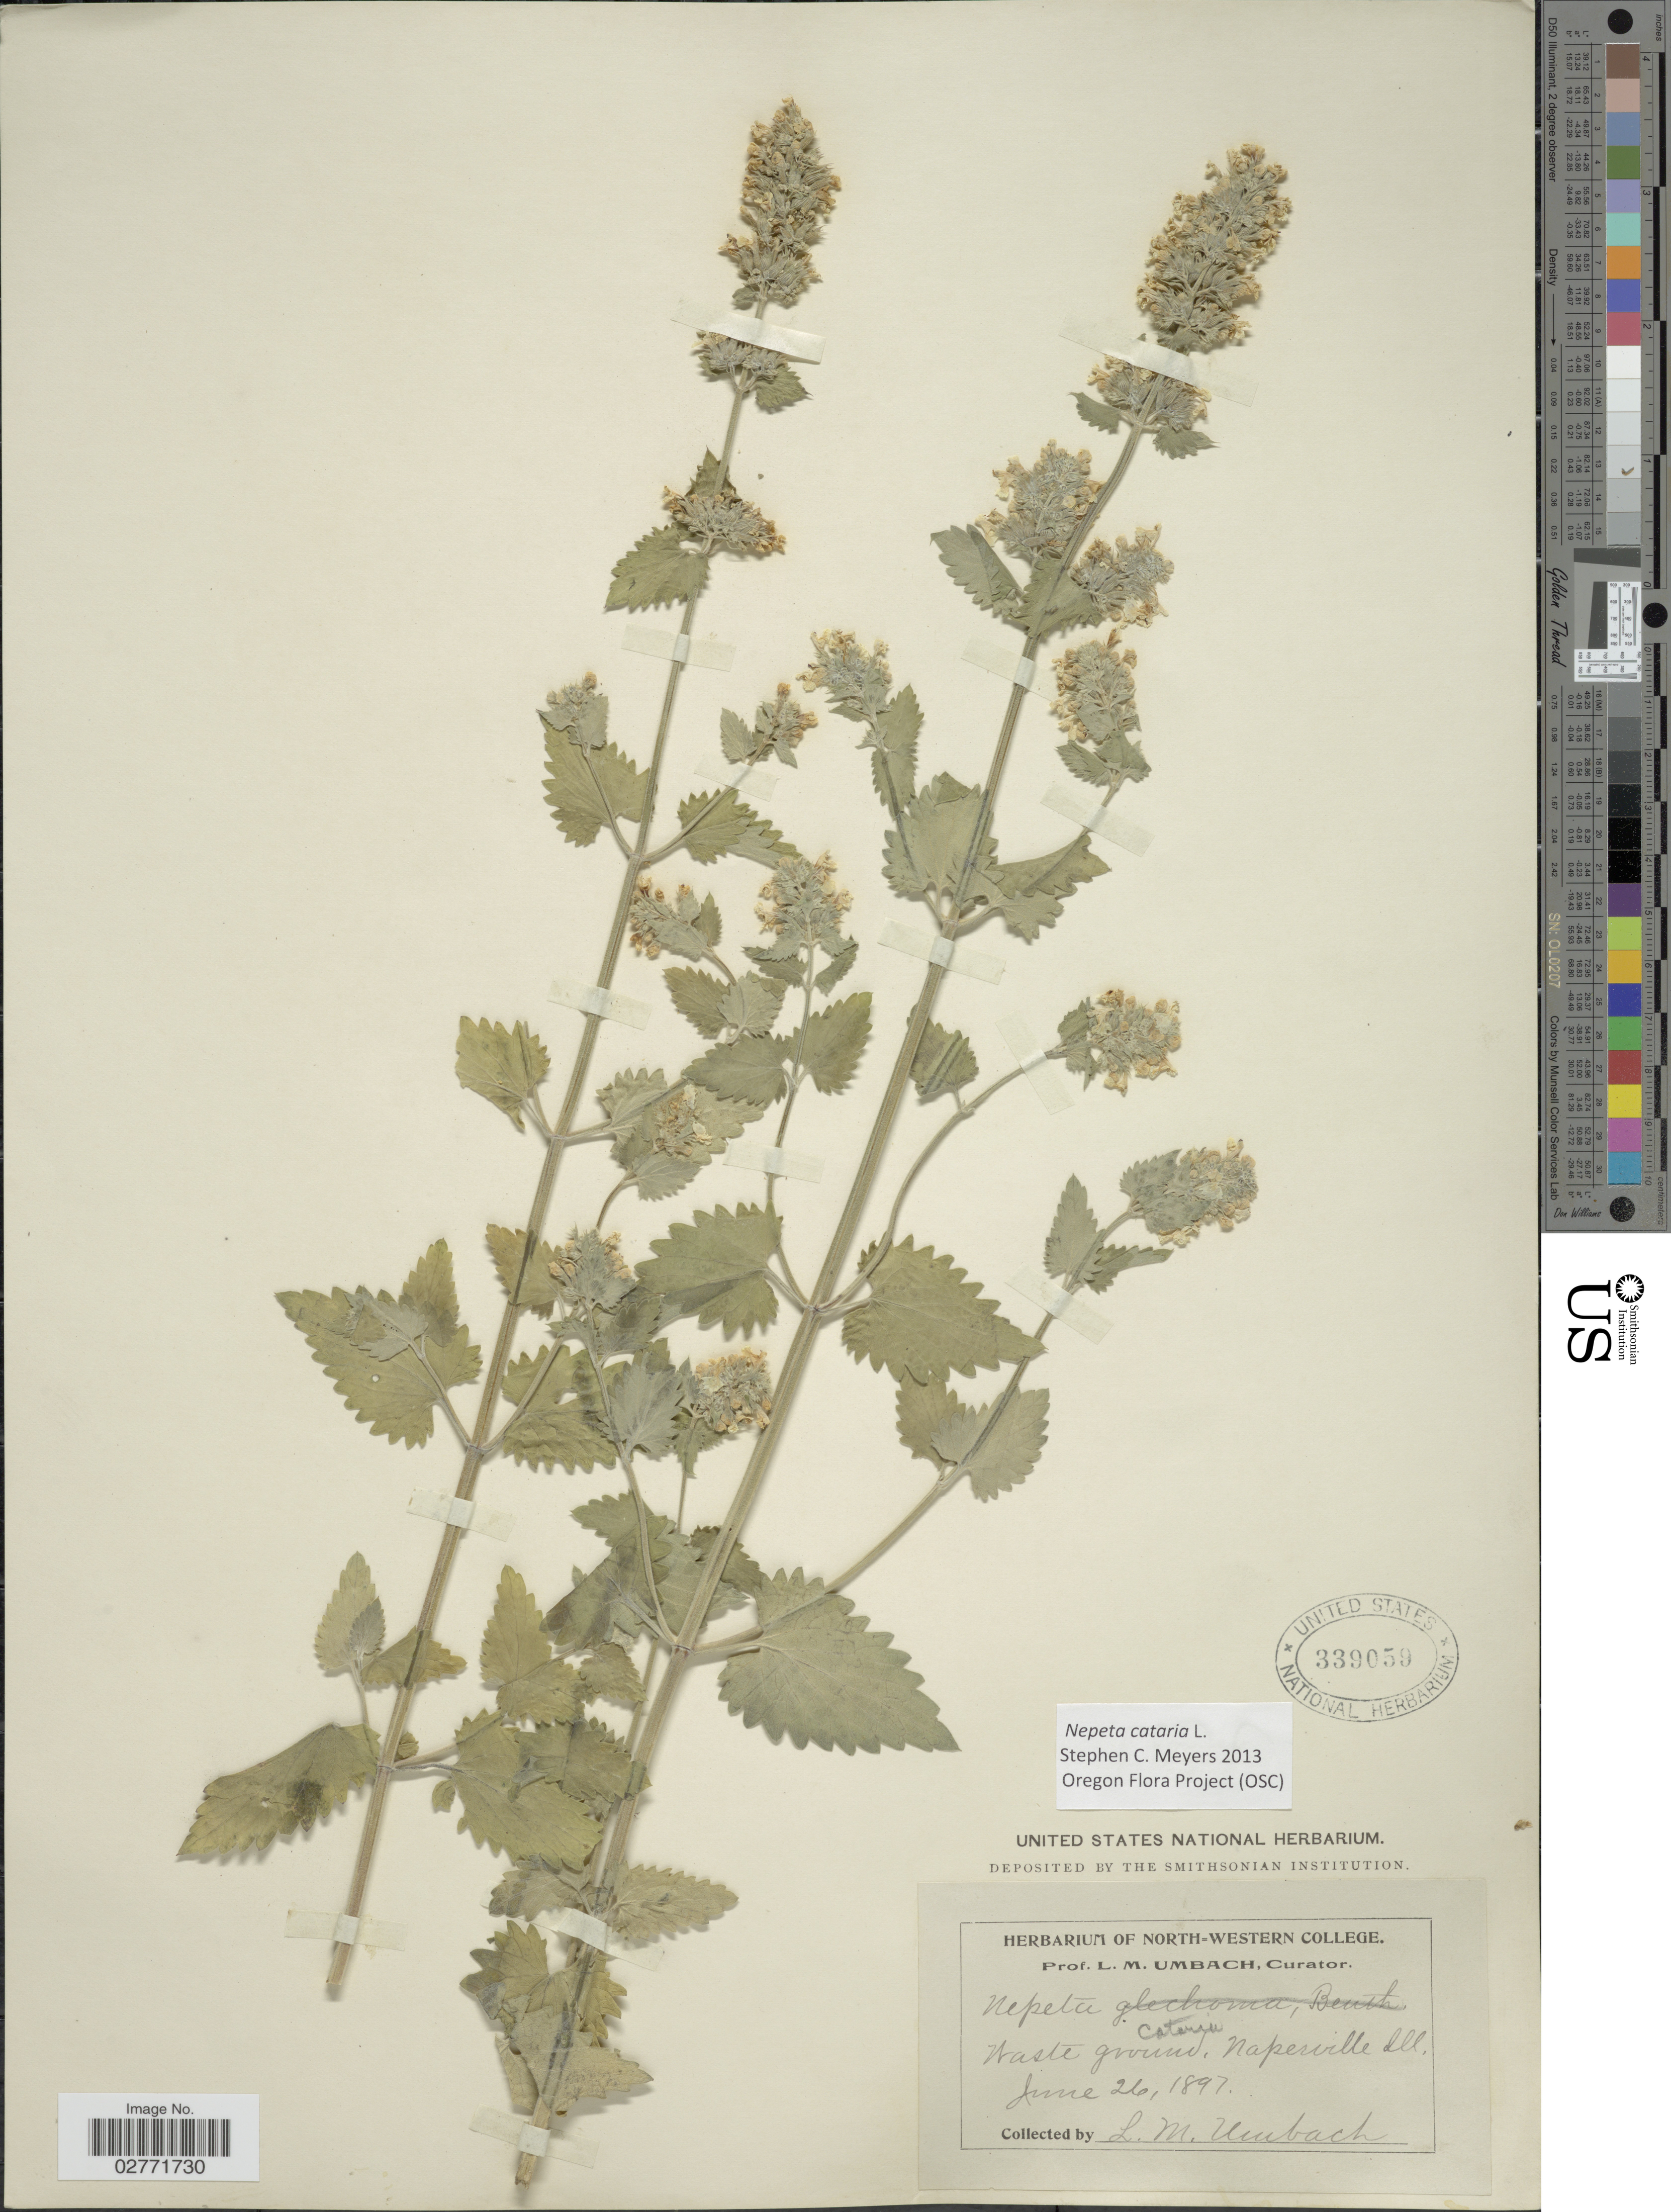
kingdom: Plantae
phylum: Tracheophyta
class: Magnoliopsida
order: Lamiales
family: Lamiaceae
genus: Nepeta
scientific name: Nepeta cataria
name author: L.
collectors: L. M. Umbach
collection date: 1897-06-26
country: United States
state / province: Illinois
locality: Naperville.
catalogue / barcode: US 339059